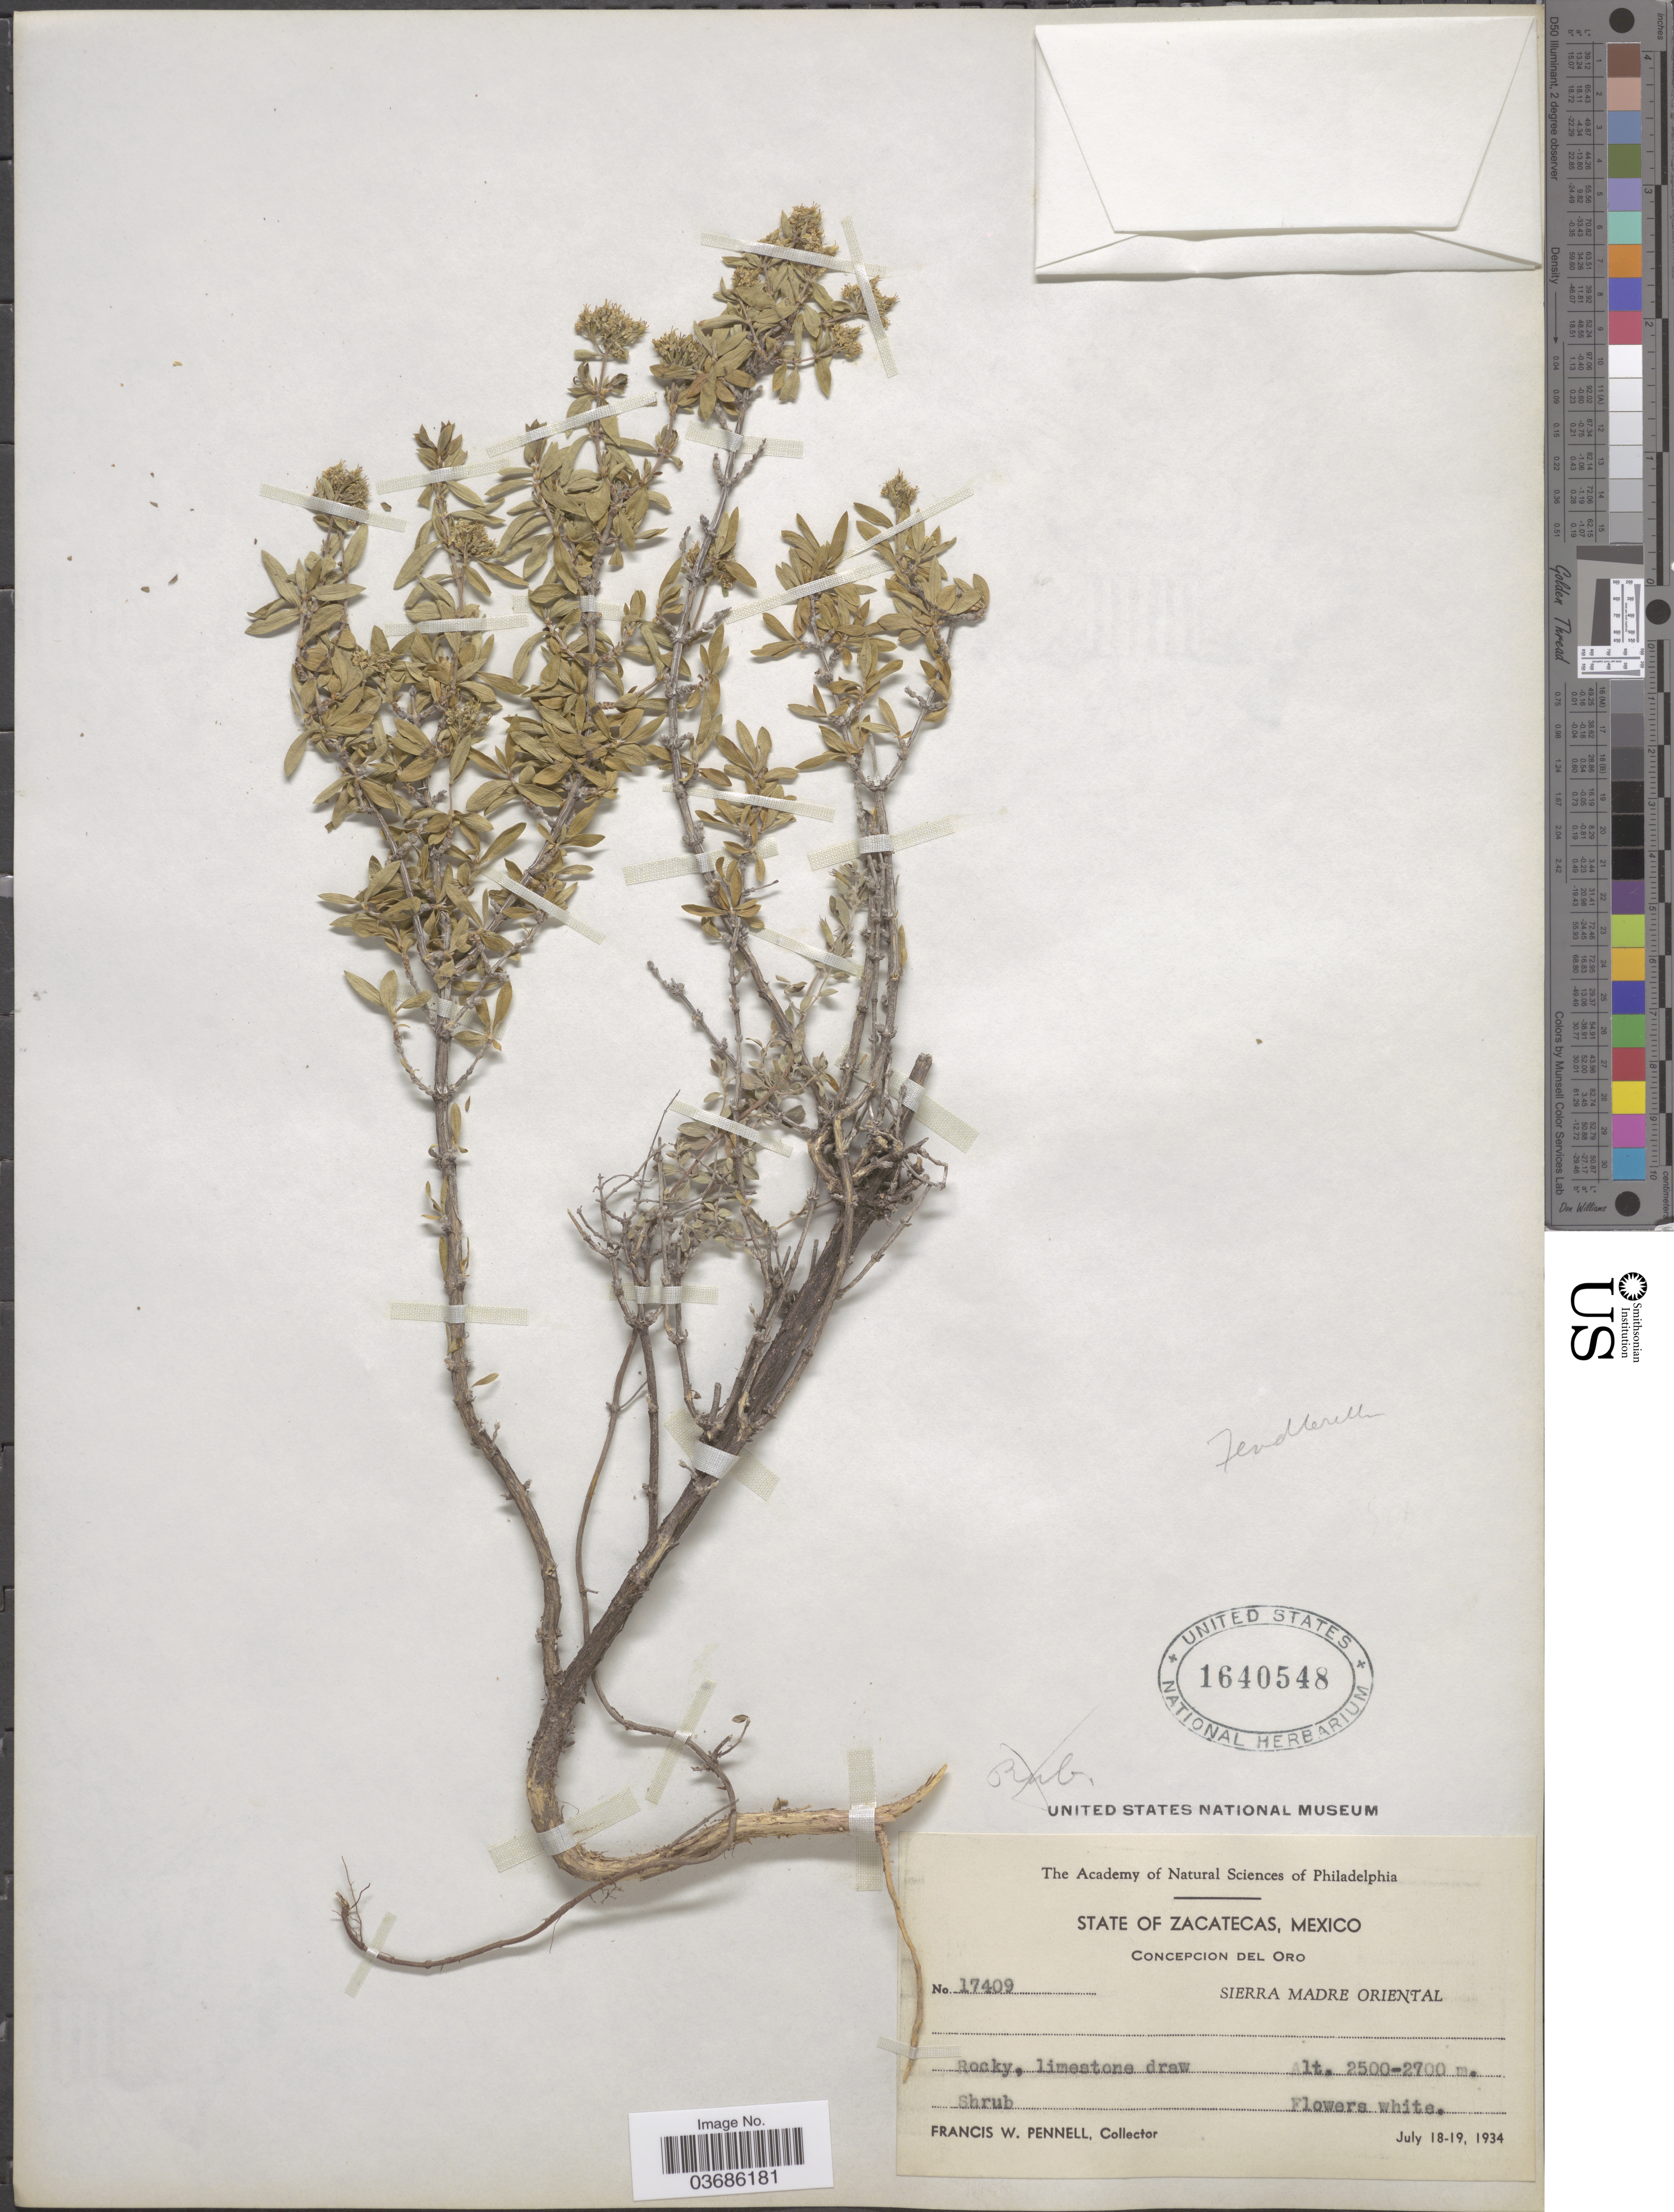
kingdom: Plantae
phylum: Tracheophyta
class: Magnoliopsida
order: Cornales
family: Hydrangeaceae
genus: Fendlerella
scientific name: Fendlerella utahensis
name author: (S. Watson) A. Heller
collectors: F. W. Pennell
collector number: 17409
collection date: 1934-07-18/1934-07-19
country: Mexico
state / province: Zacatecas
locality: Concepcion del Oro. Sierra Madre Oriental. Rocky, limestone draw.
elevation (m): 2500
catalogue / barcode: US 1640548